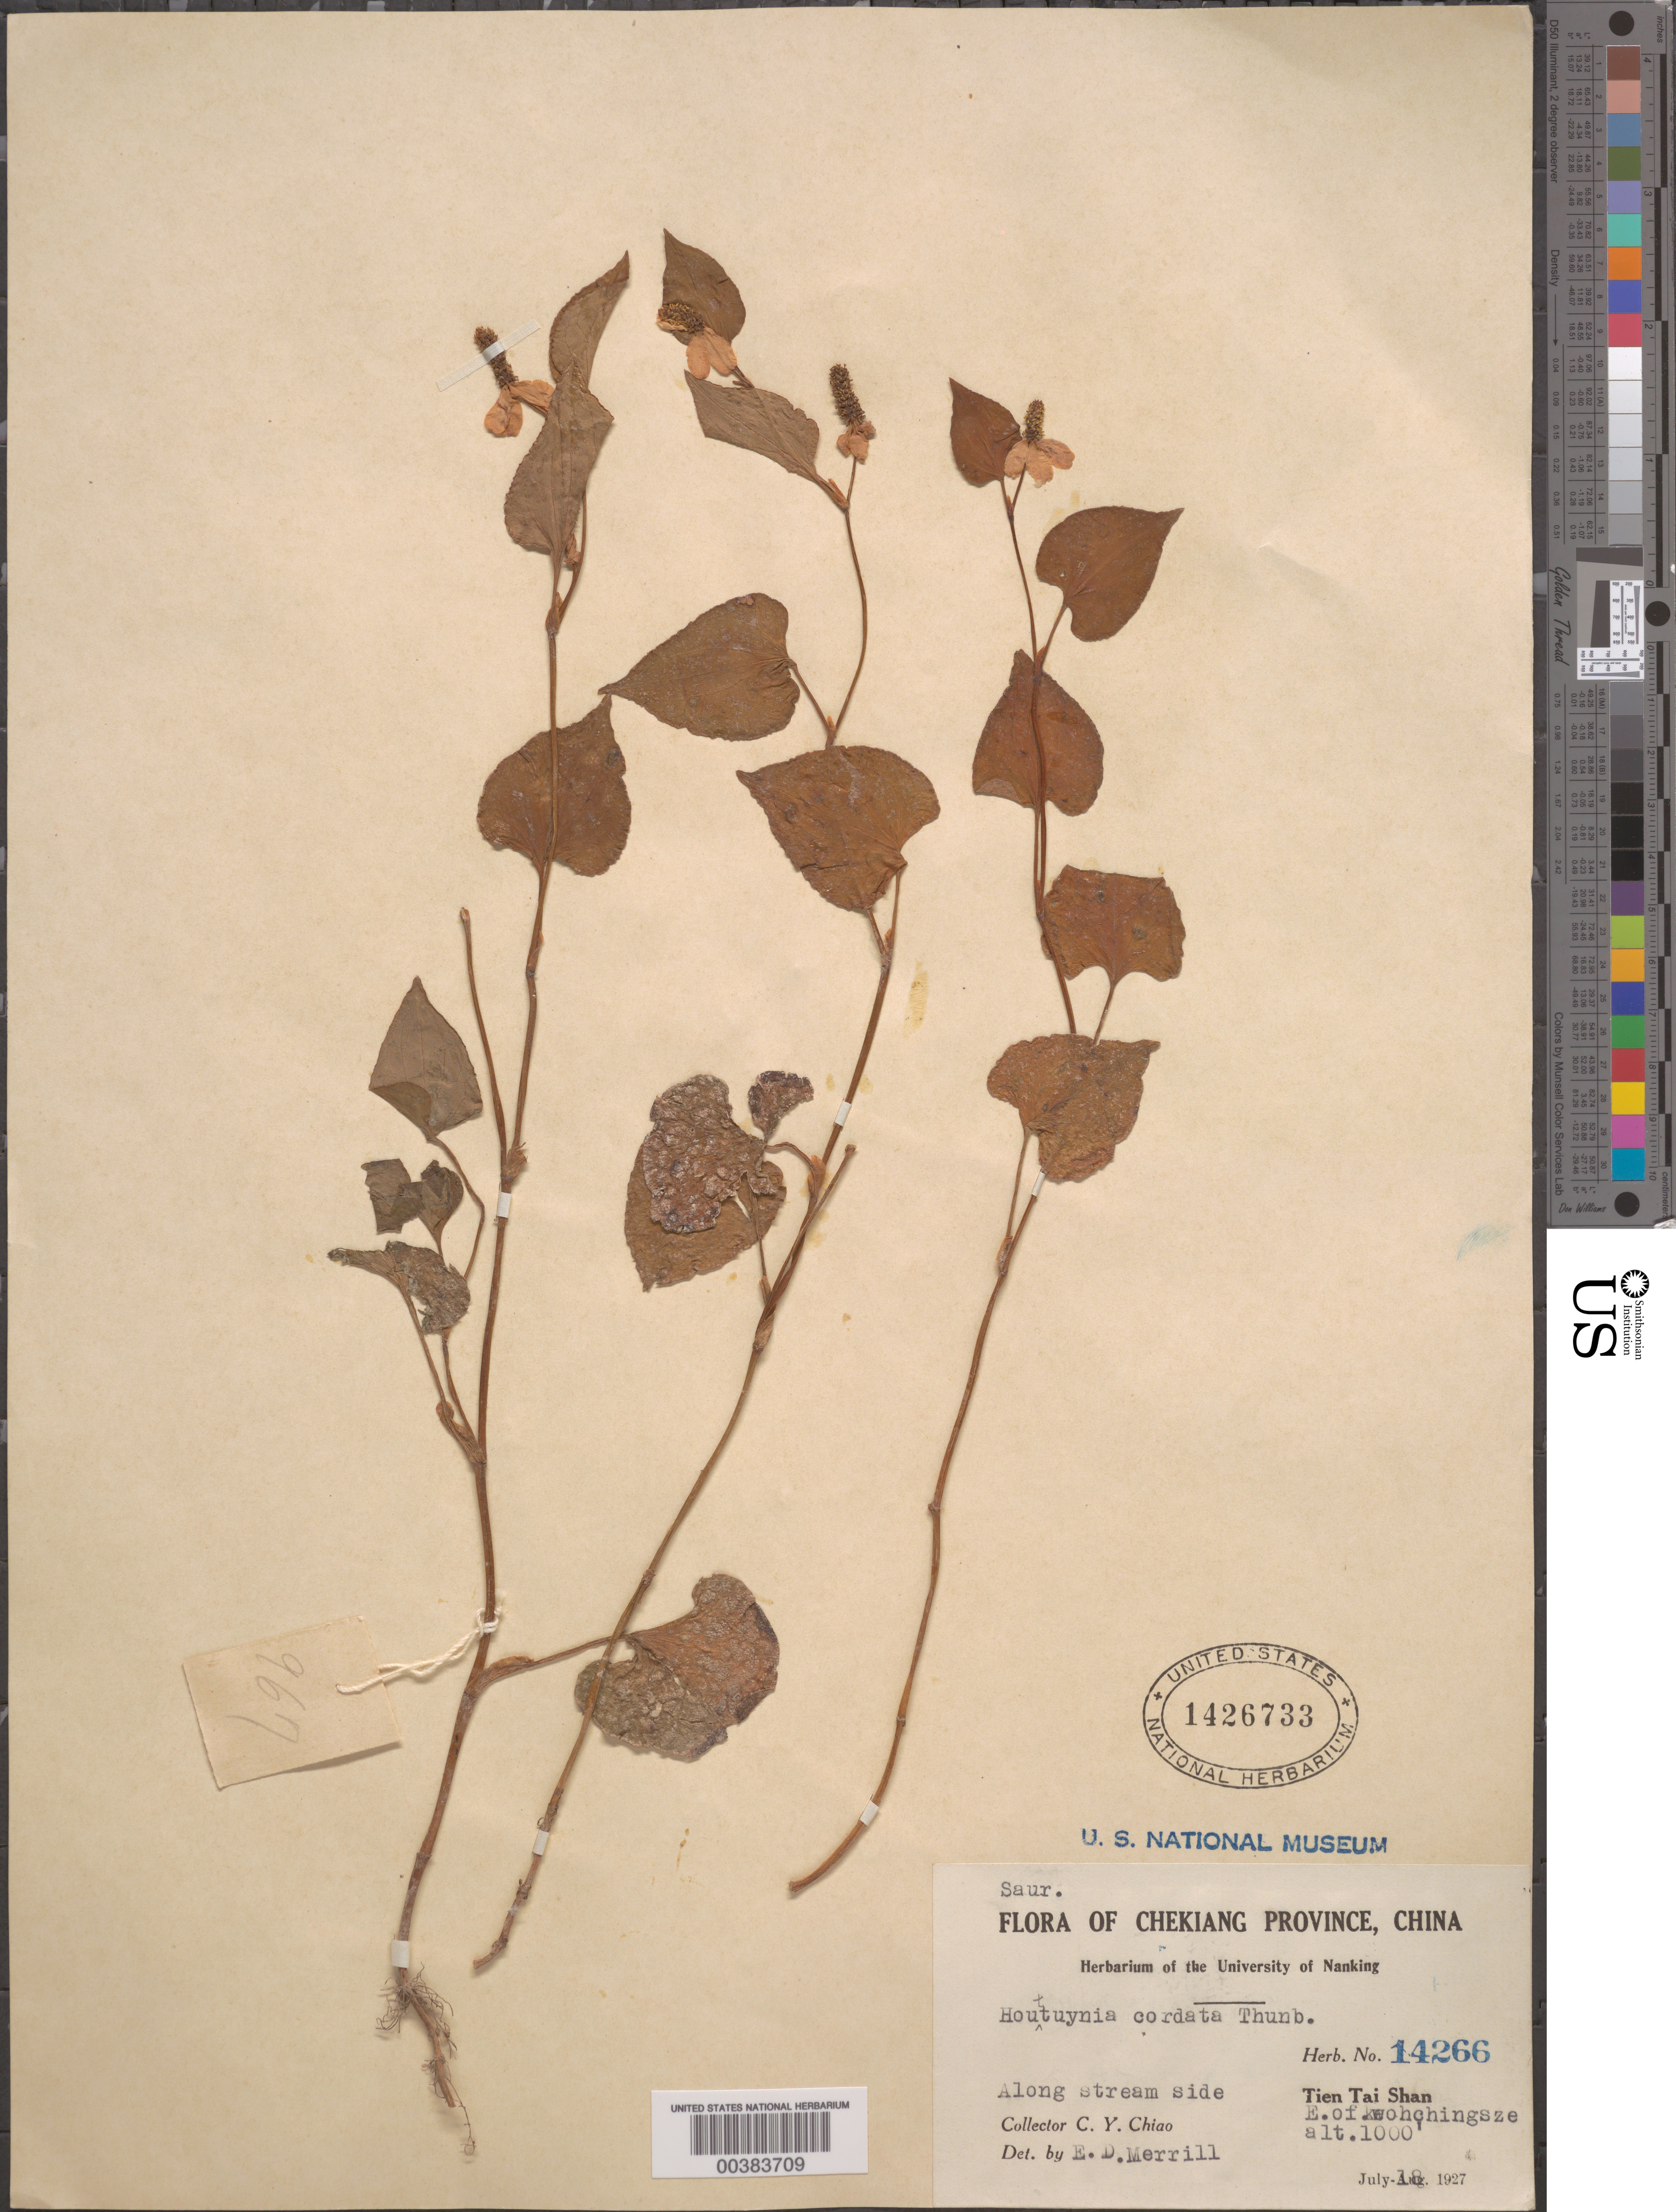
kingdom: Plantae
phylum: Tracheophyta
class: Magnoliopsida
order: Piperales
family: Saururaceae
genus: Houttuynia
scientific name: Houttuynia cordata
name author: Thunb.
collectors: C. Y. Chiao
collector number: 967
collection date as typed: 18 Jul 1927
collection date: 1927-07-18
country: China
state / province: Zhejiang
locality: Tien Tai Shan, E of Kwohchingsze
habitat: Along stream side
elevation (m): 305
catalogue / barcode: US 1426733